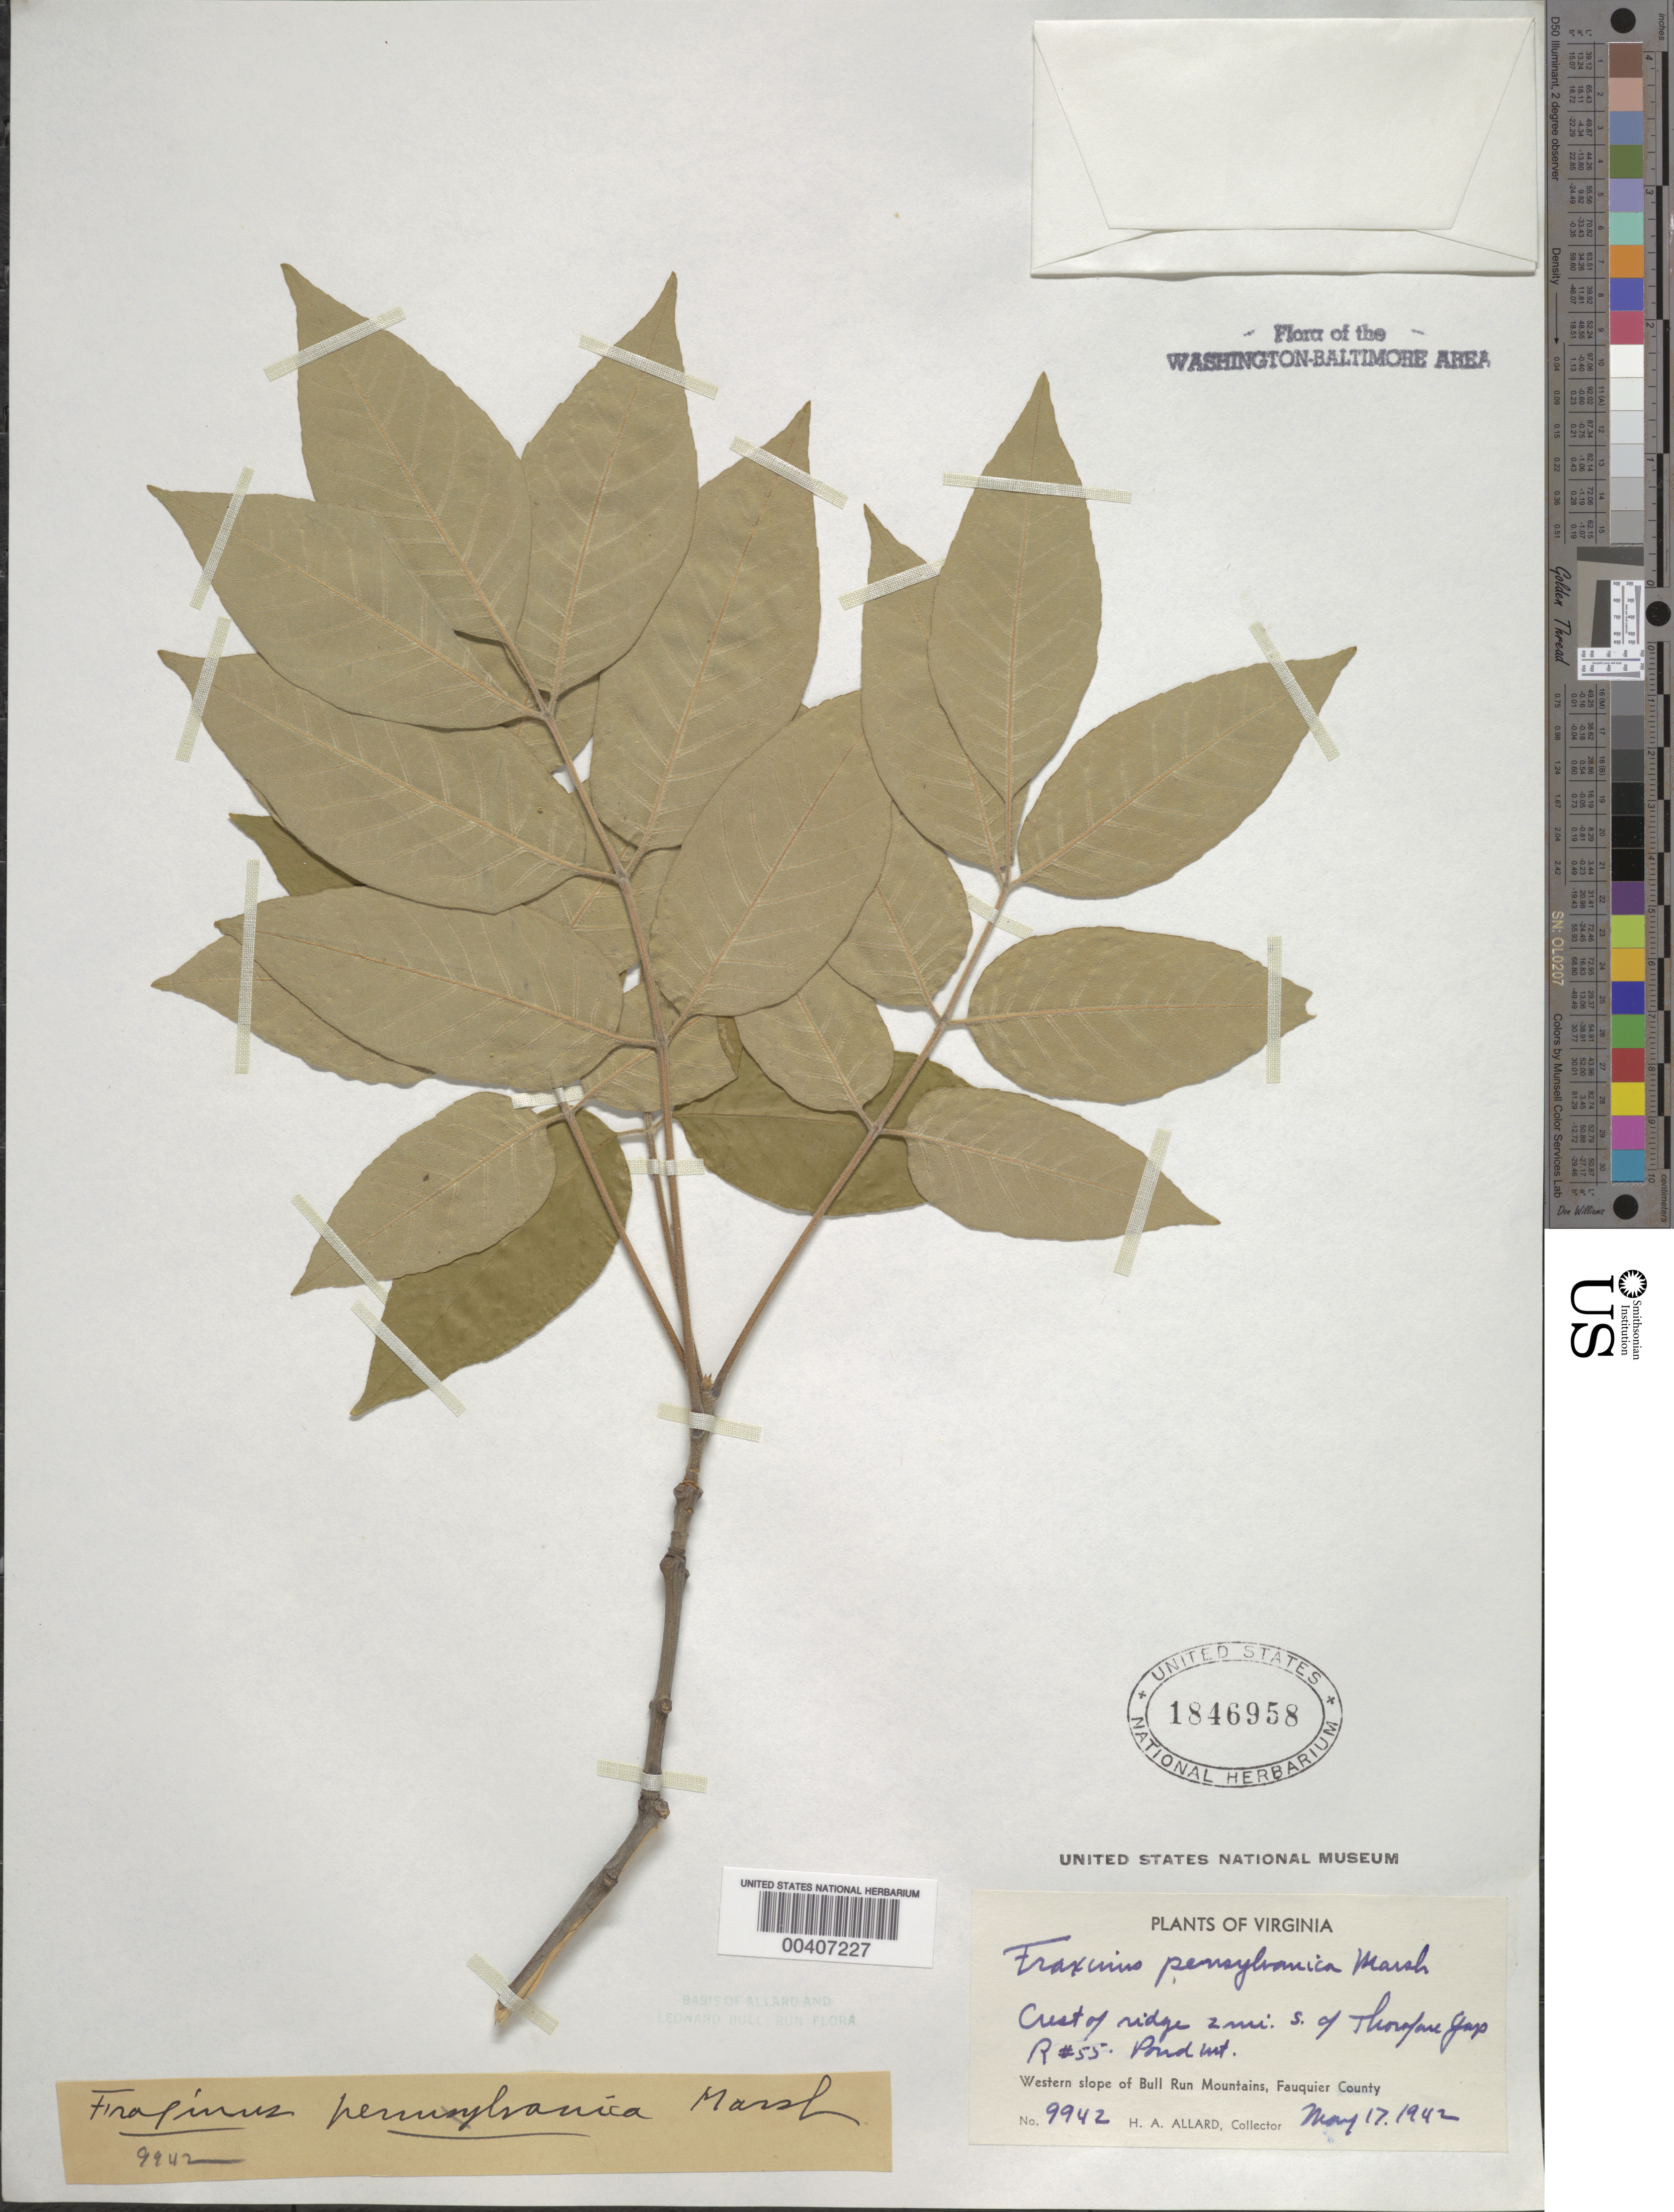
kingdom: Plantae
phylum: Tracheophyta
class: Magnoliopsida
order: Lamiales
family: Oleaceae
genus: Fraxinus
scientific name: Fraxinus pennsylvanica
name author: Marshall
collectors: H. A. Allard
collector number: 9942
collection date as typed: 17 May 1942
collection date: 1942-05-17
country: United States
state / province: Virginia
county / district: Fauquier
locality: S of Thorofare Gap, Pond Mtn., western slope of Bull Run Mts. of Bull Run Mountains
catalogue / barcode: US 1846958